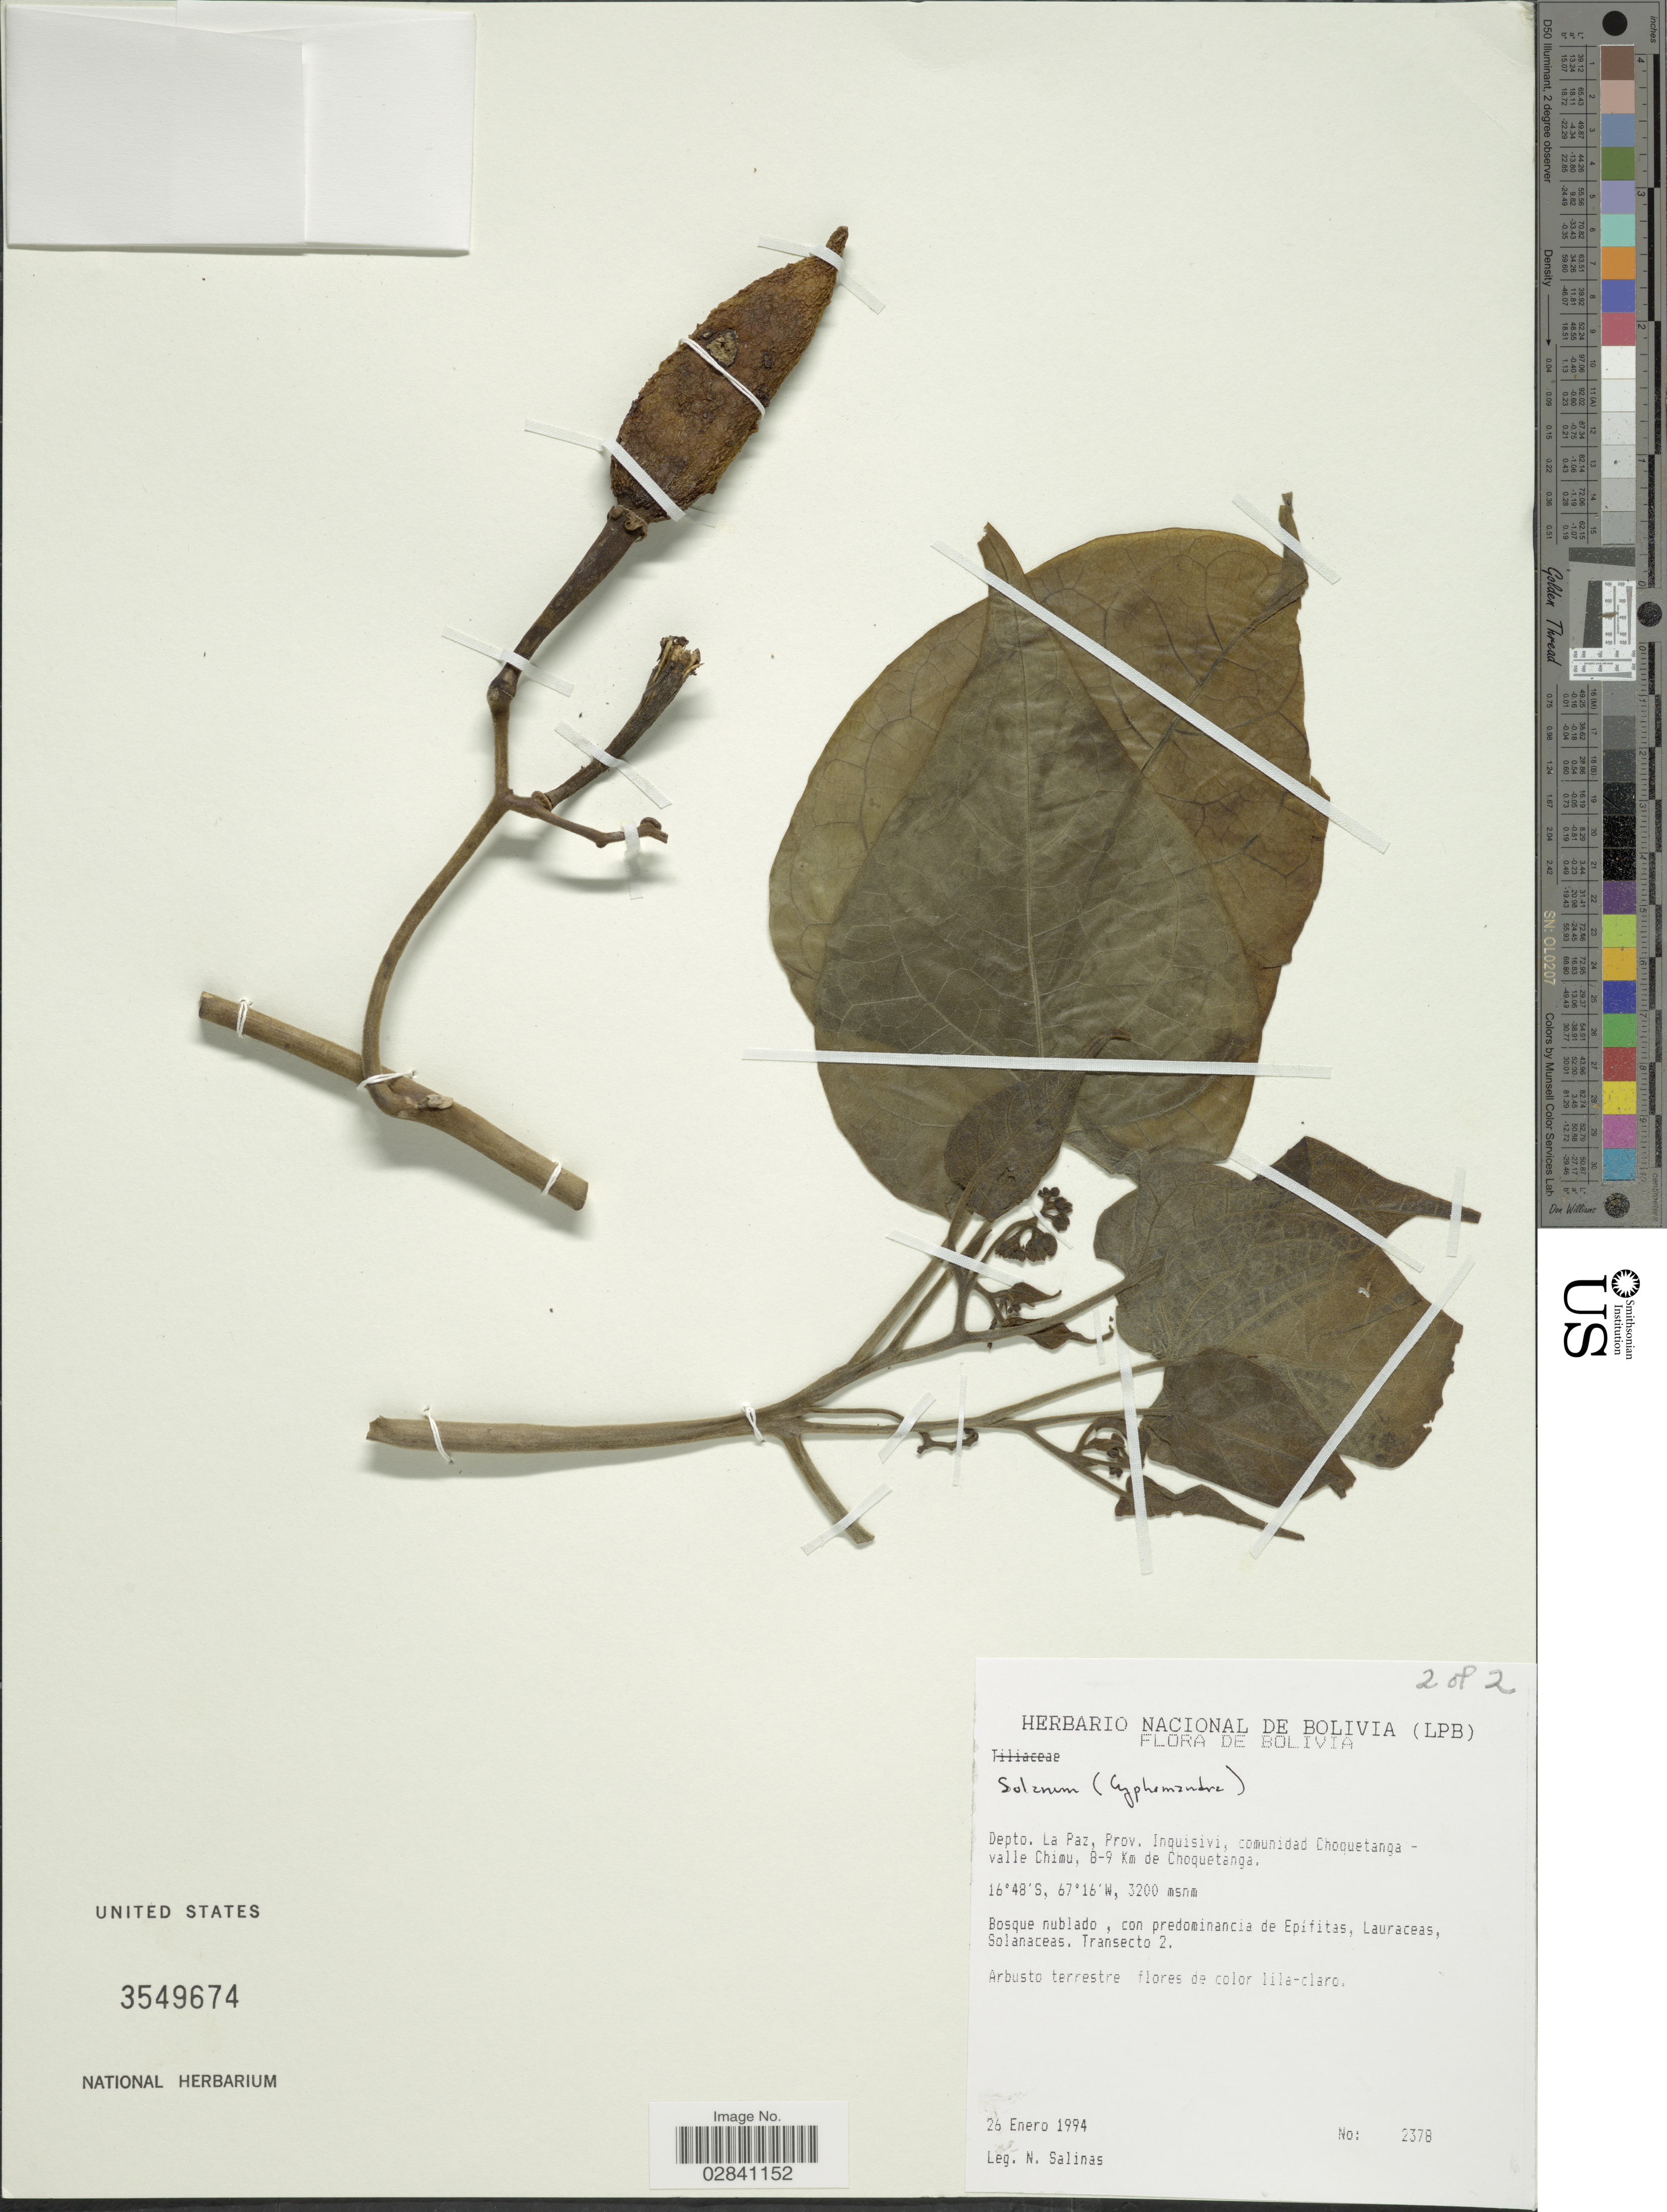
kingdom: Plantae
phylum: Tracheophyta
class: Magnoliopsida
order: Solanales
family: Solanaceae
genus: Cyphomandra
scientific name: Cyphomandra sp.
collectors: N. Salinas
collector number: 2378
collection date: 1994-01-26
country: Bolivia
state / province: La Paz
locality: Depto. La Paz, Prov. Inquisivi, comunidad Choquetanga- valle Chimu, 8-9 Km de Choquetanga.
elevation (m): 3200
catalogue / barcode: US 3549674